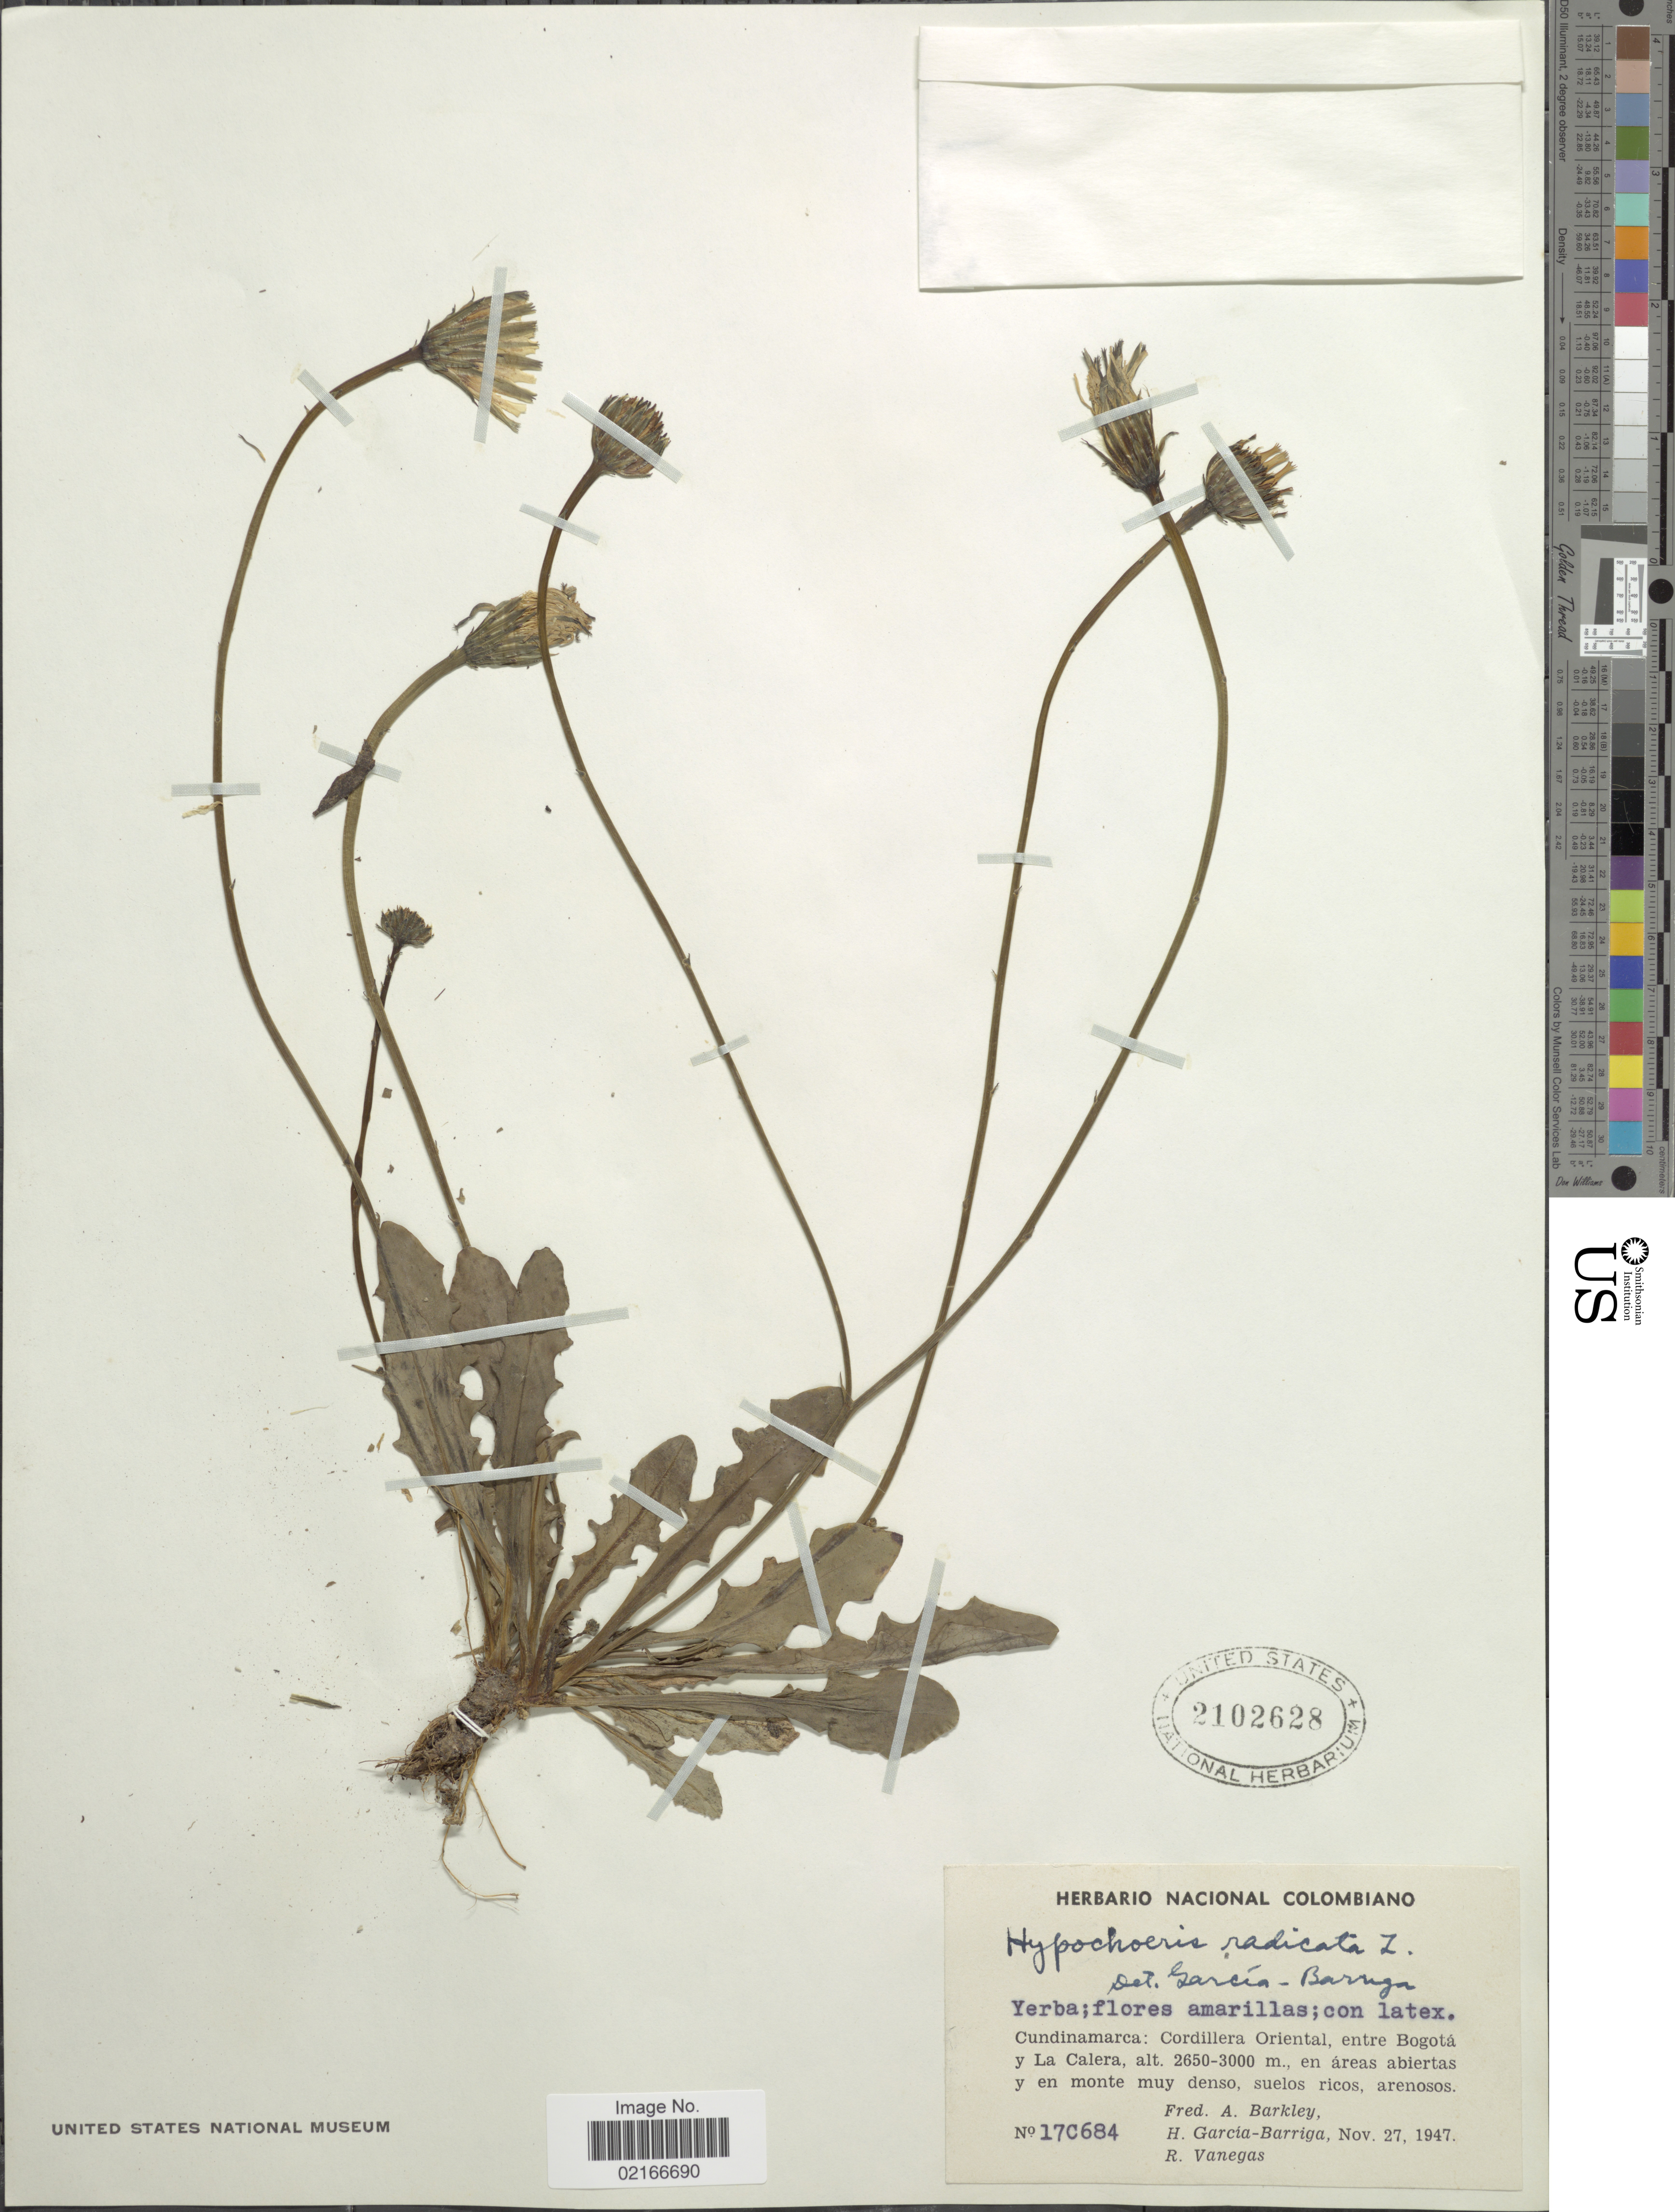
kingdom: Plantae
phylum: Tracheophyta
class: Magnoliopsida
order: Asterales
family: Asteraceae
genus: Hypochaeris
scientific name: Hypochaeris radicata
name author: L.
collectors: F. A. Barkley, H. García Barriga & R. Vanegas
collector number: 17C684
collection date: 1947-11-27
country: Colombia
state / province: Cundinamarca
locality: Cordillera Oriental, entre Bogotá y La Calera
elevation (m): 2650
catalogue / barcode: US 2102628